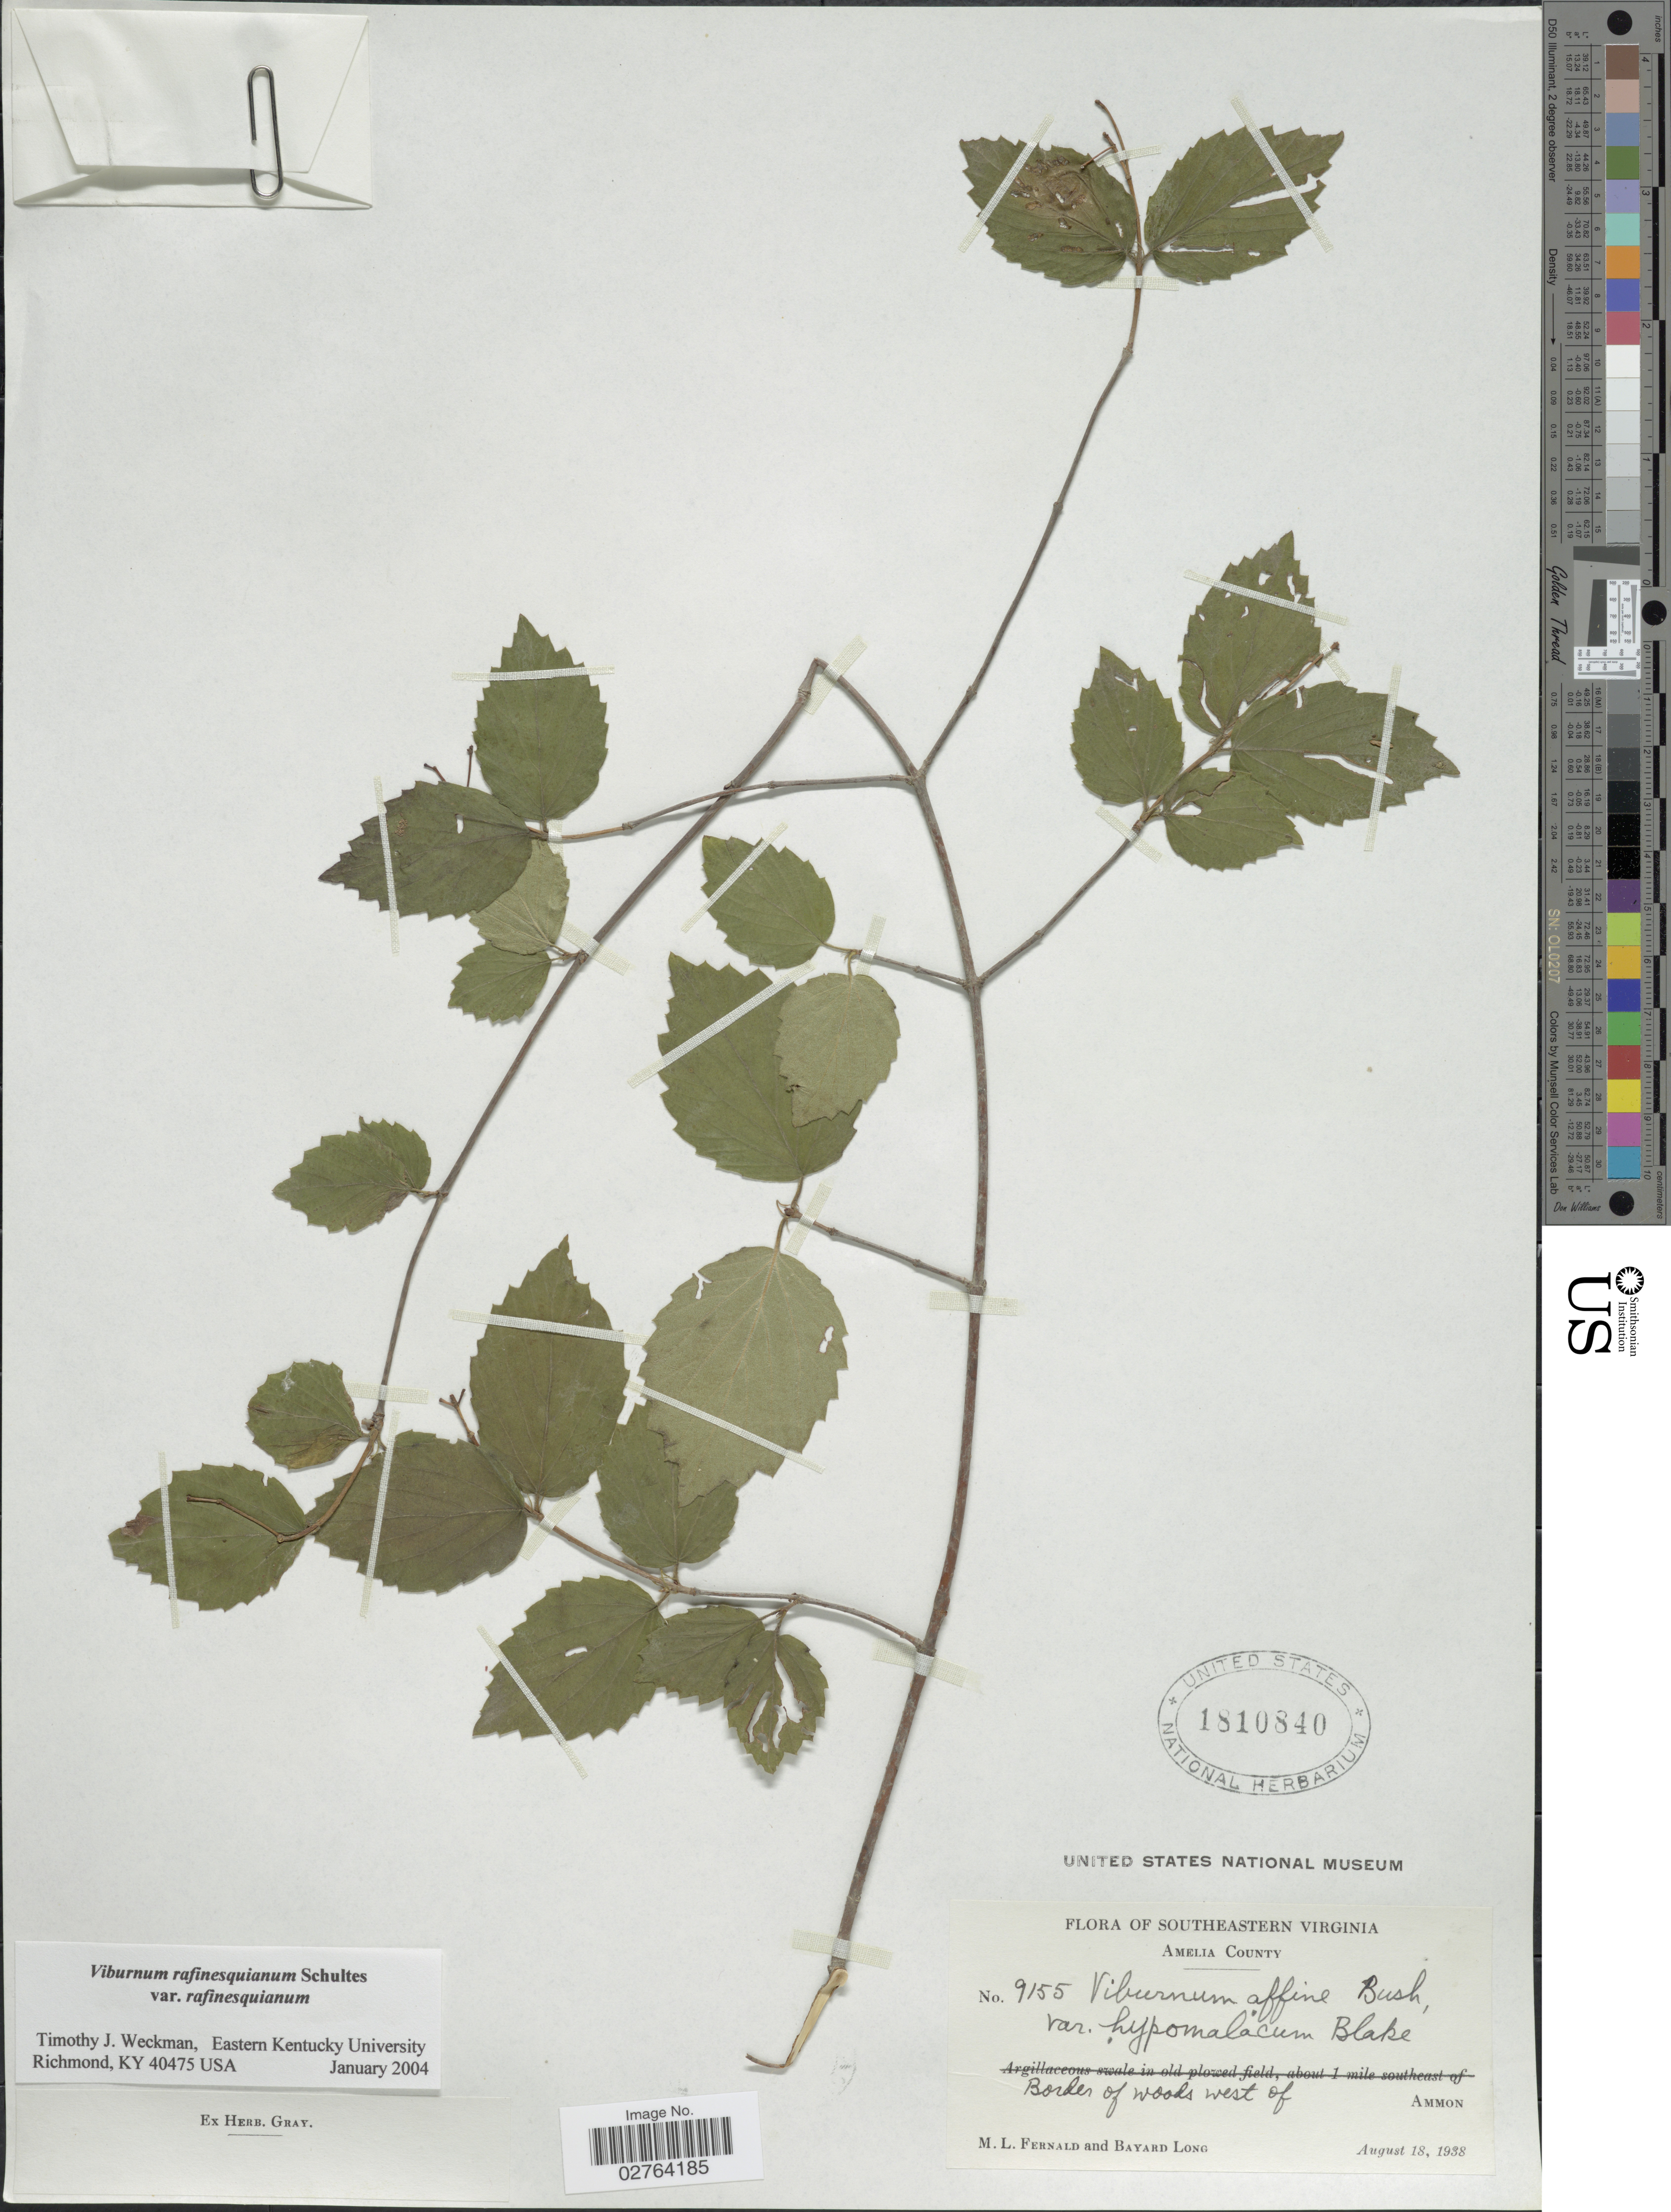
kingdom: Plantae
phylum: Tracheophyta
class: Magnoliopsida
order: Dipsacales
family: Viburnaceae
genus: Viburnum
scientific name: Viburnum rafinesqueanum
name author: Schult.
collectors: M. L. Fernald & B. Long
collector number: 9155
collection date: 1938-08-18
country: United States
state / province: Virginia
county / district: Amelia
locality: Southeastern Virginia. Amelia County. Border of woods west of Ammon.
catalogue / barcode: US 1810840